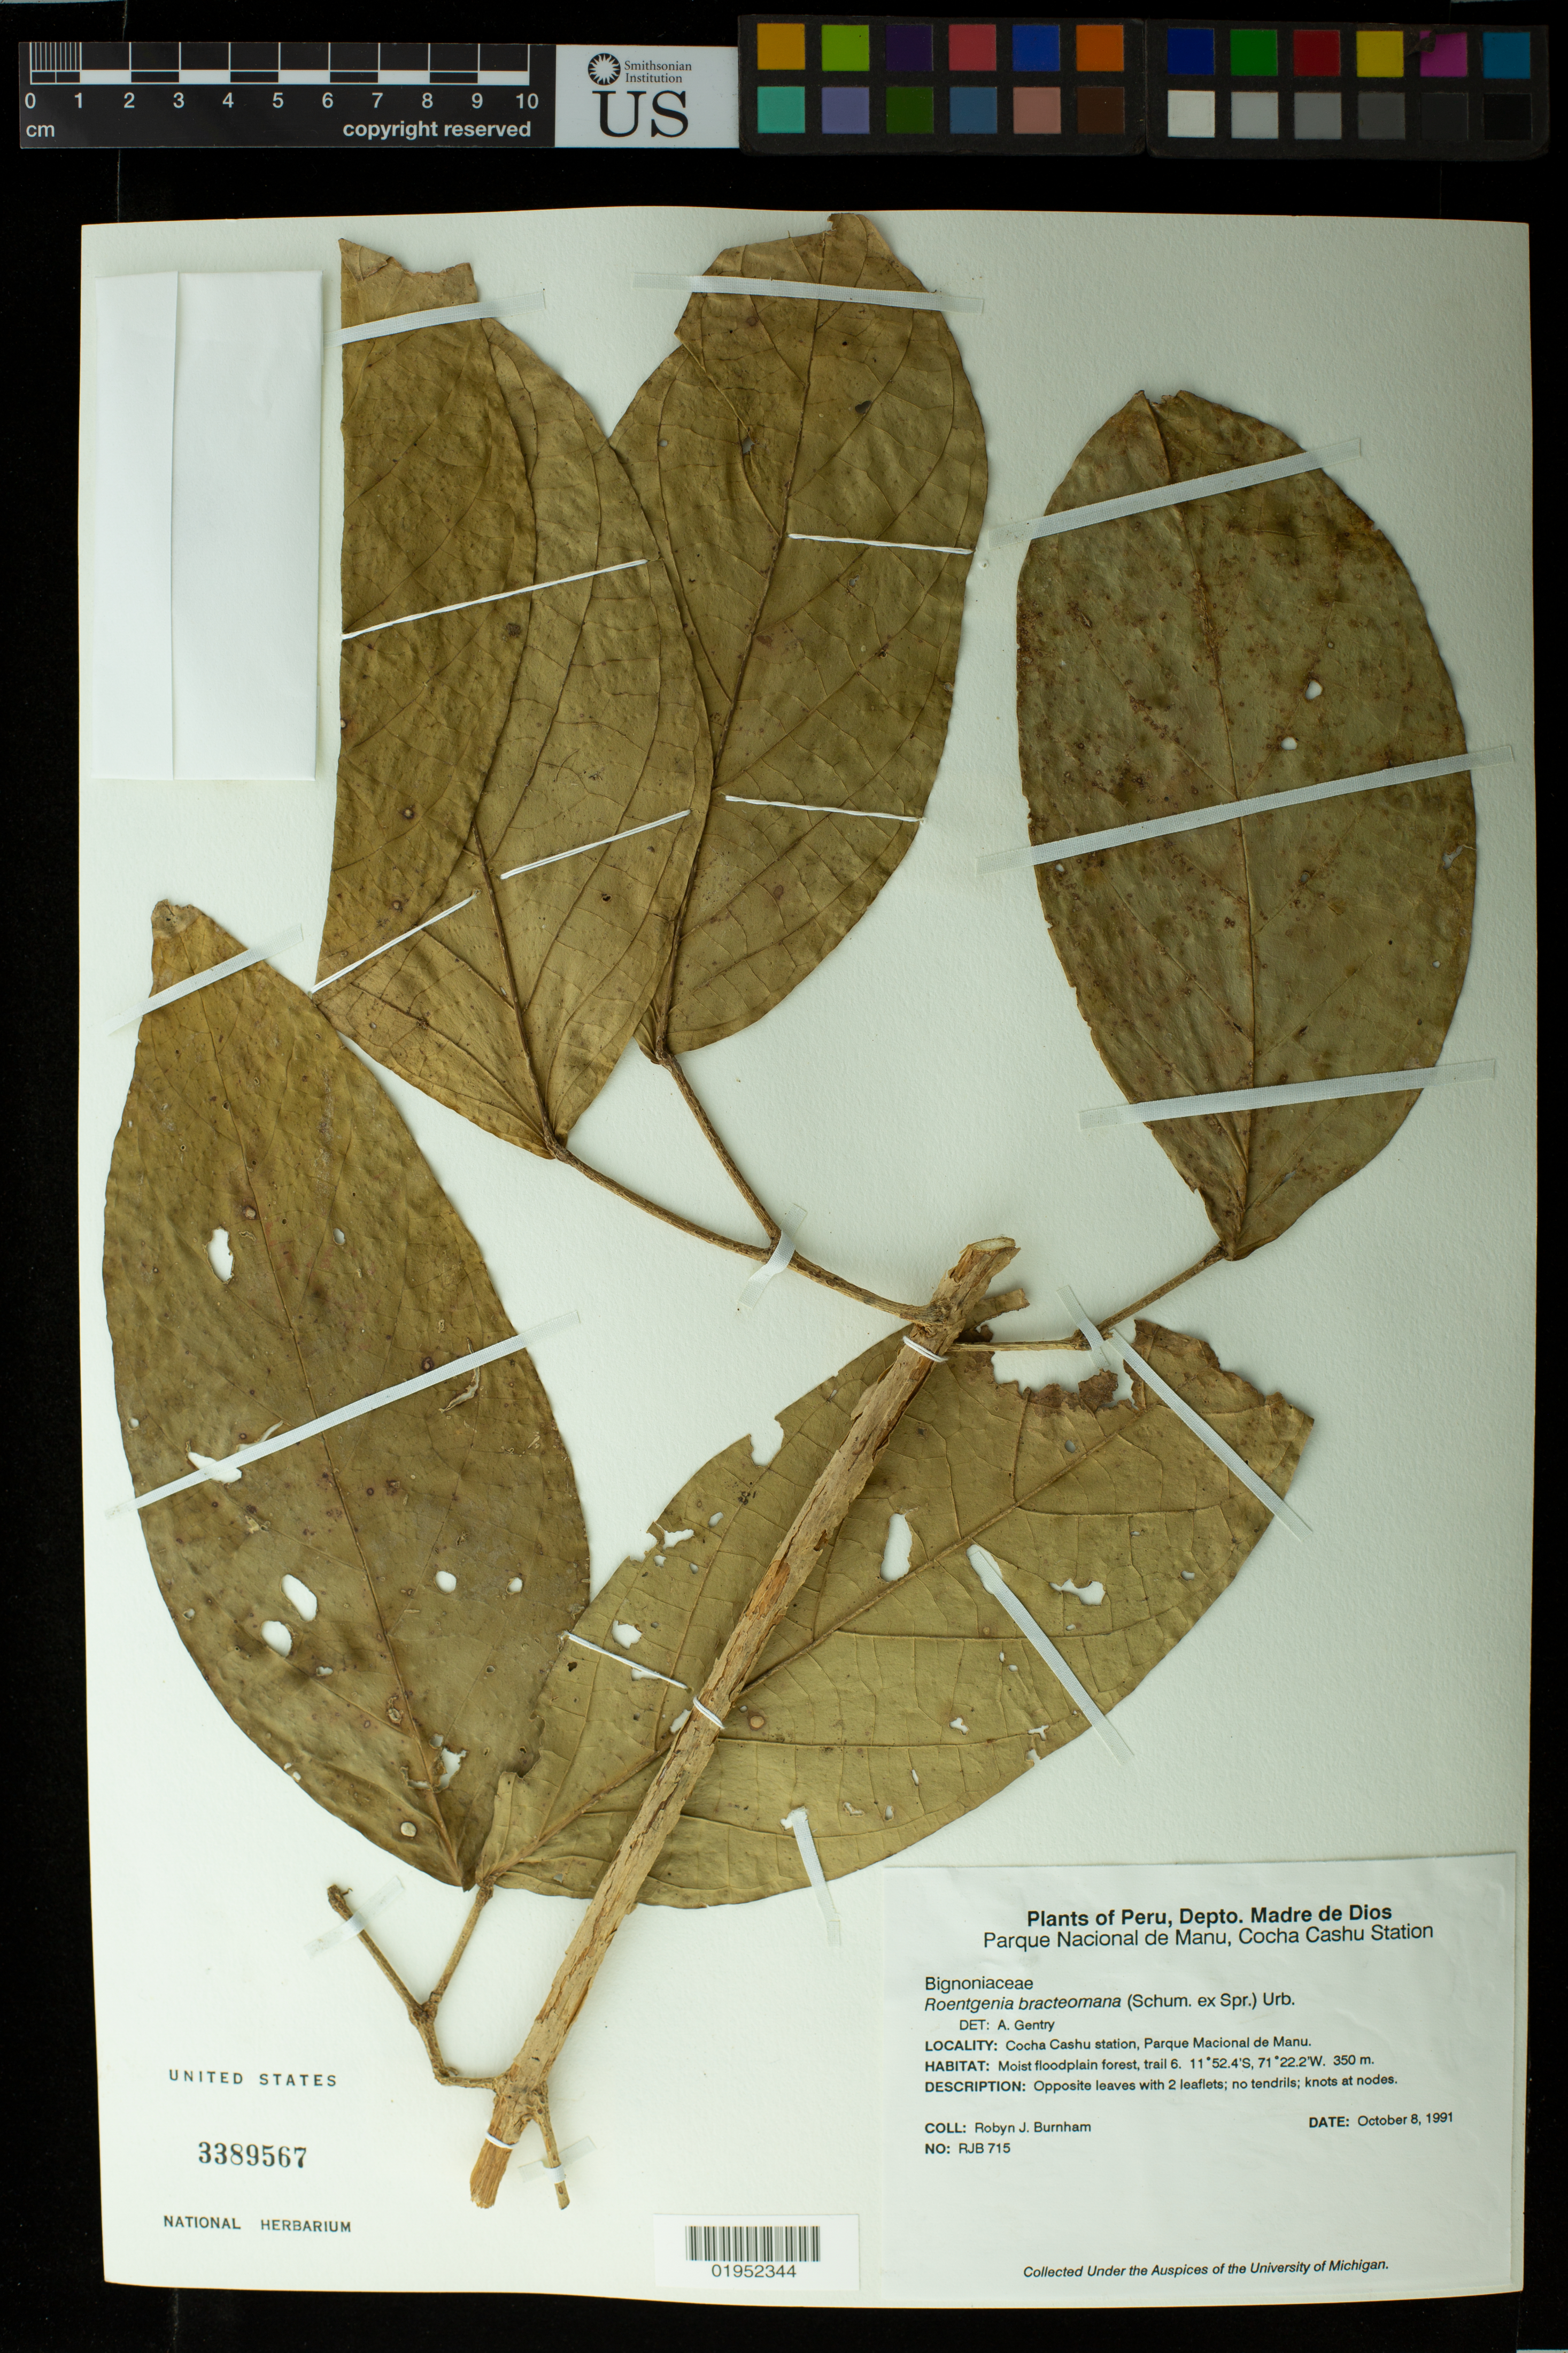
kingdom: Plantae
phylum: Tracheophyta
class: Magnoliopsida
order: Lamiales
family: Bignoniaceae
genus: Roentgenia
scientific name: Roentgenia bracteomana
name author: (K. Schum. & Sprague) Urb.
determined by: Gentry, A. H.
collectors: R. J. Burnham & P. Nuñez V.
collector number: RJB 715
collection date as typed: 17 Oct 1991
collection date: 1991-10-17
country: Peru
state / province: Madre de Dios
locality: Parque Nacional de Manu, Cocha Cashu Station. Across river from station: ravine plot 2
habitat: Moist floodplain forest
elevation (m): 350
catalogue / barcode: US 3389567